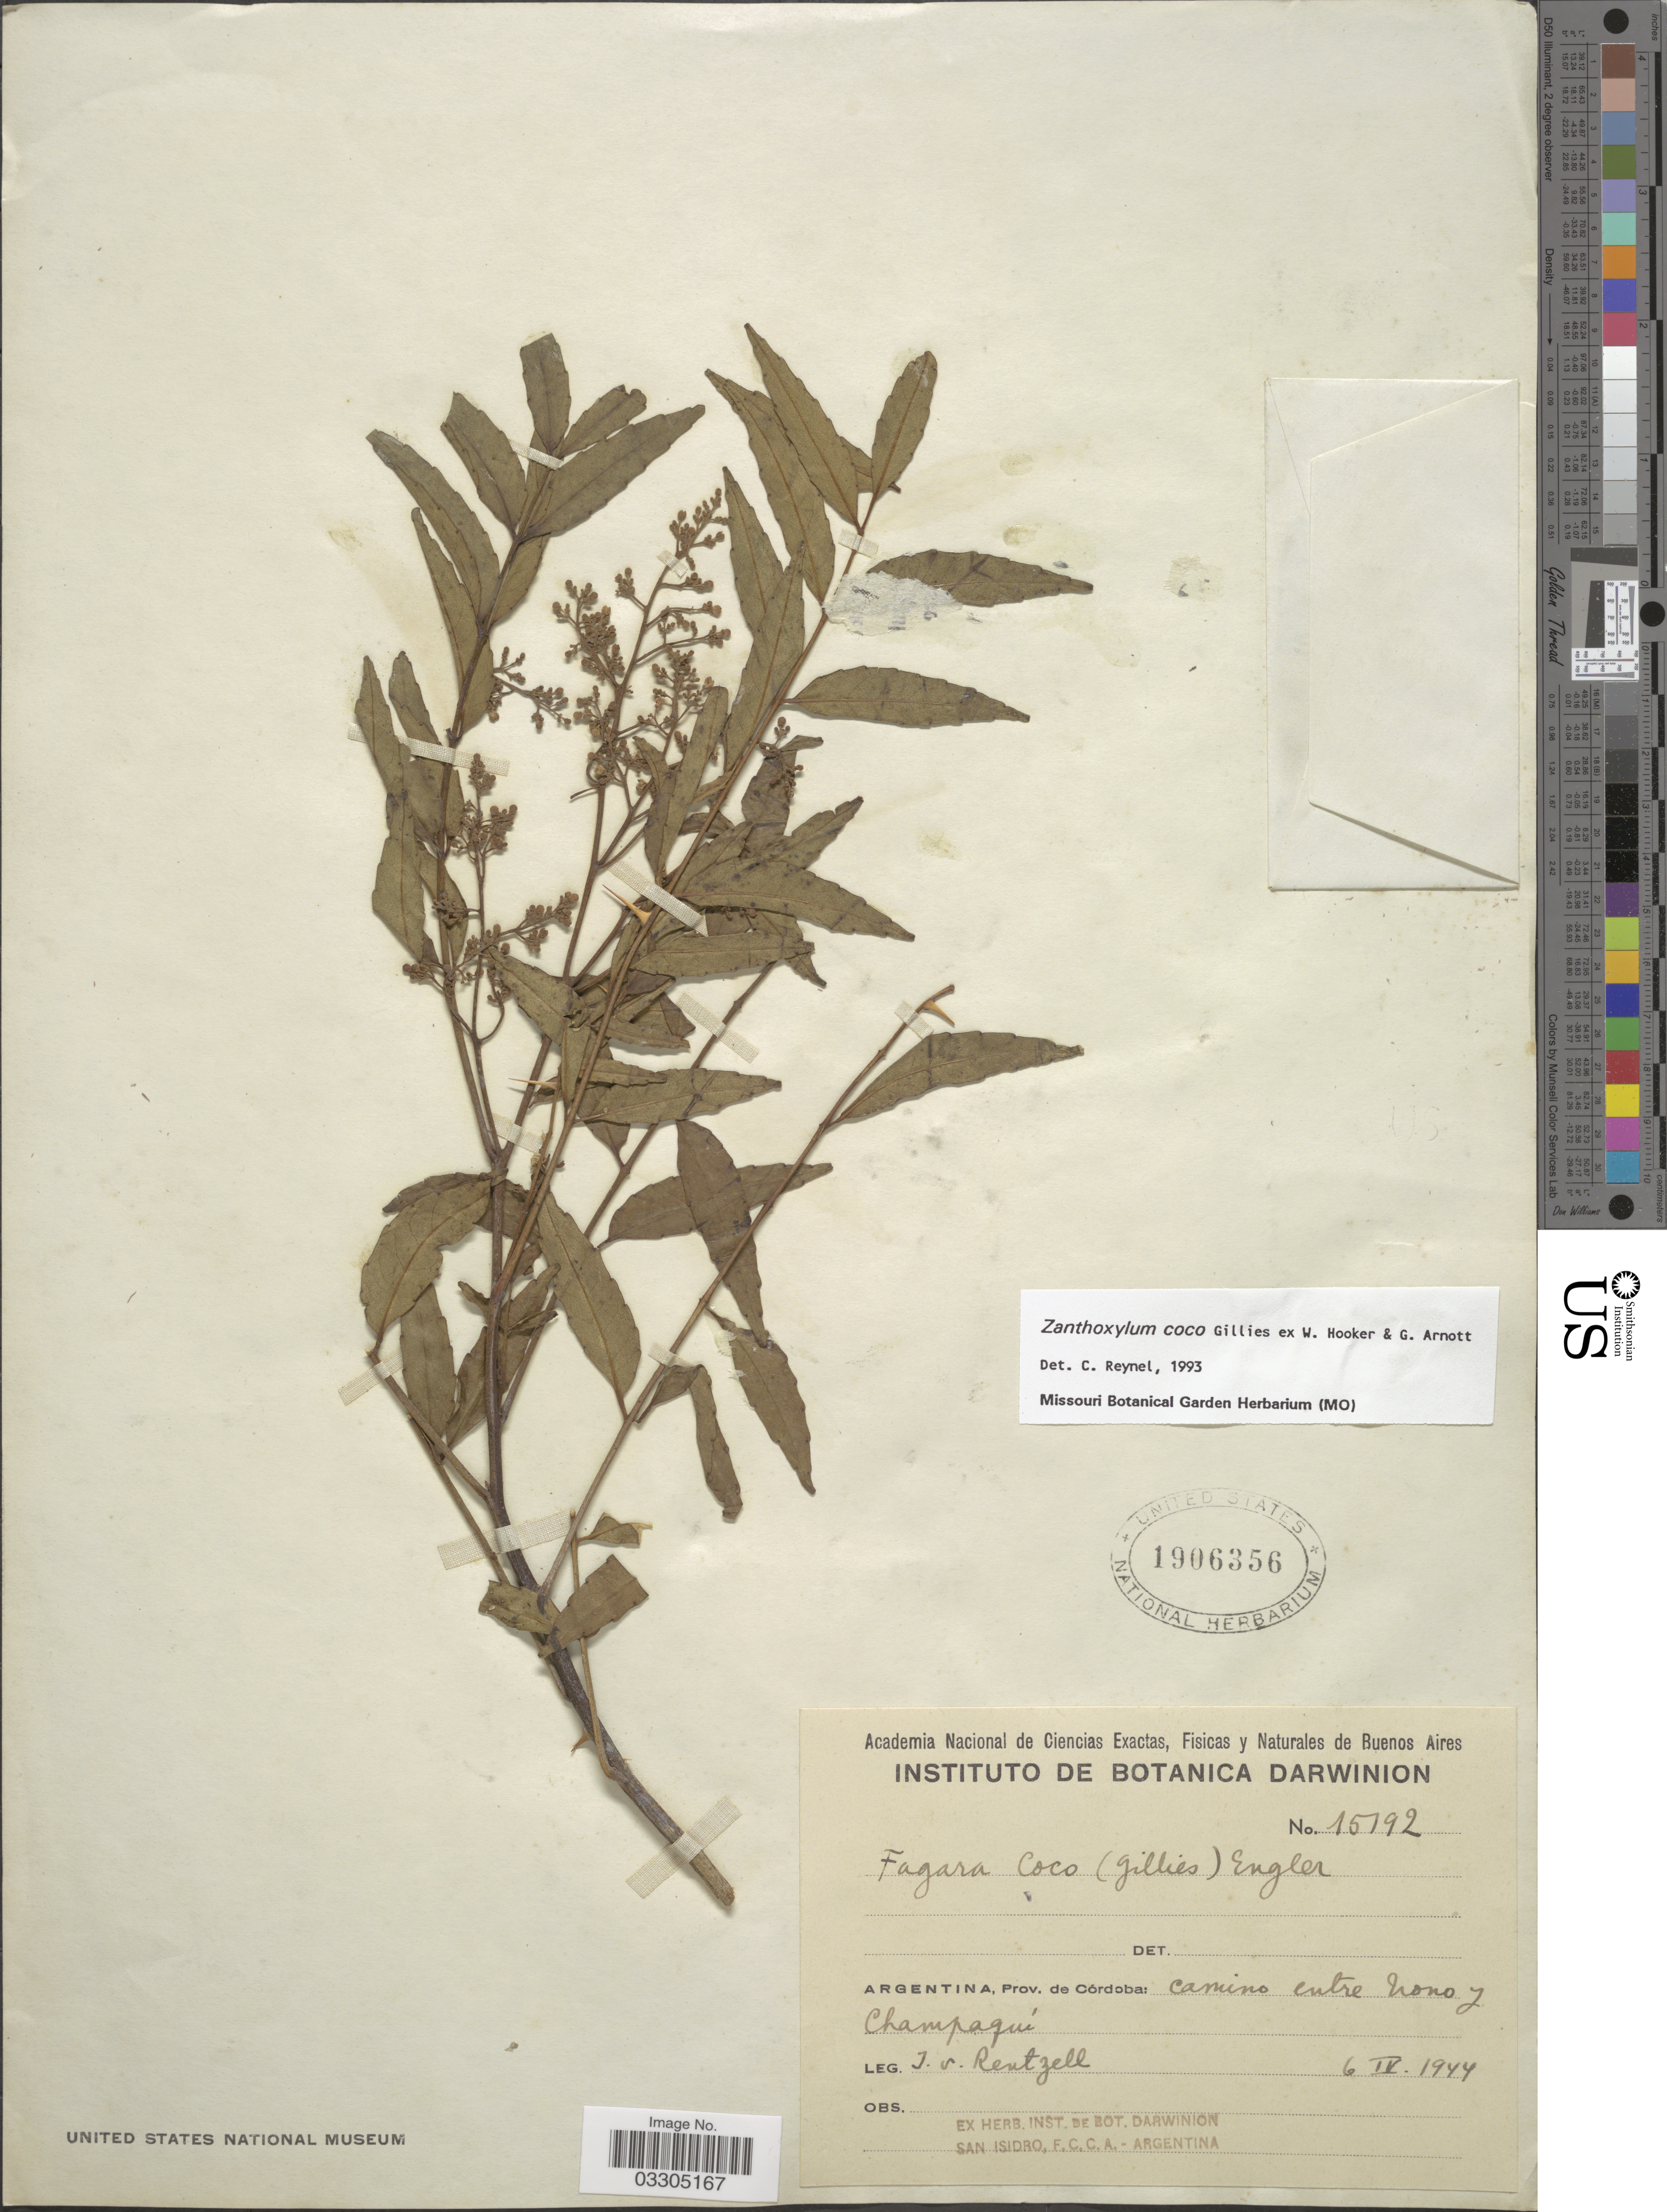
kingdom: Plantae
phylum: Tracheophyta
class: Magnoliopsida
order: Sapindales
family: Rutaceae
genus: Zanthoxylum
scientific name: Zanthoxylum coco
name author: Hook. & Arn.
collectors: I. von Rentzell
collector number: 15192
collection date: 1944-04-06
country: Argentina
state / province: Cordoba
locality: Camino entre Nono y Champaquí.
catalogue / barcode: US 1906256